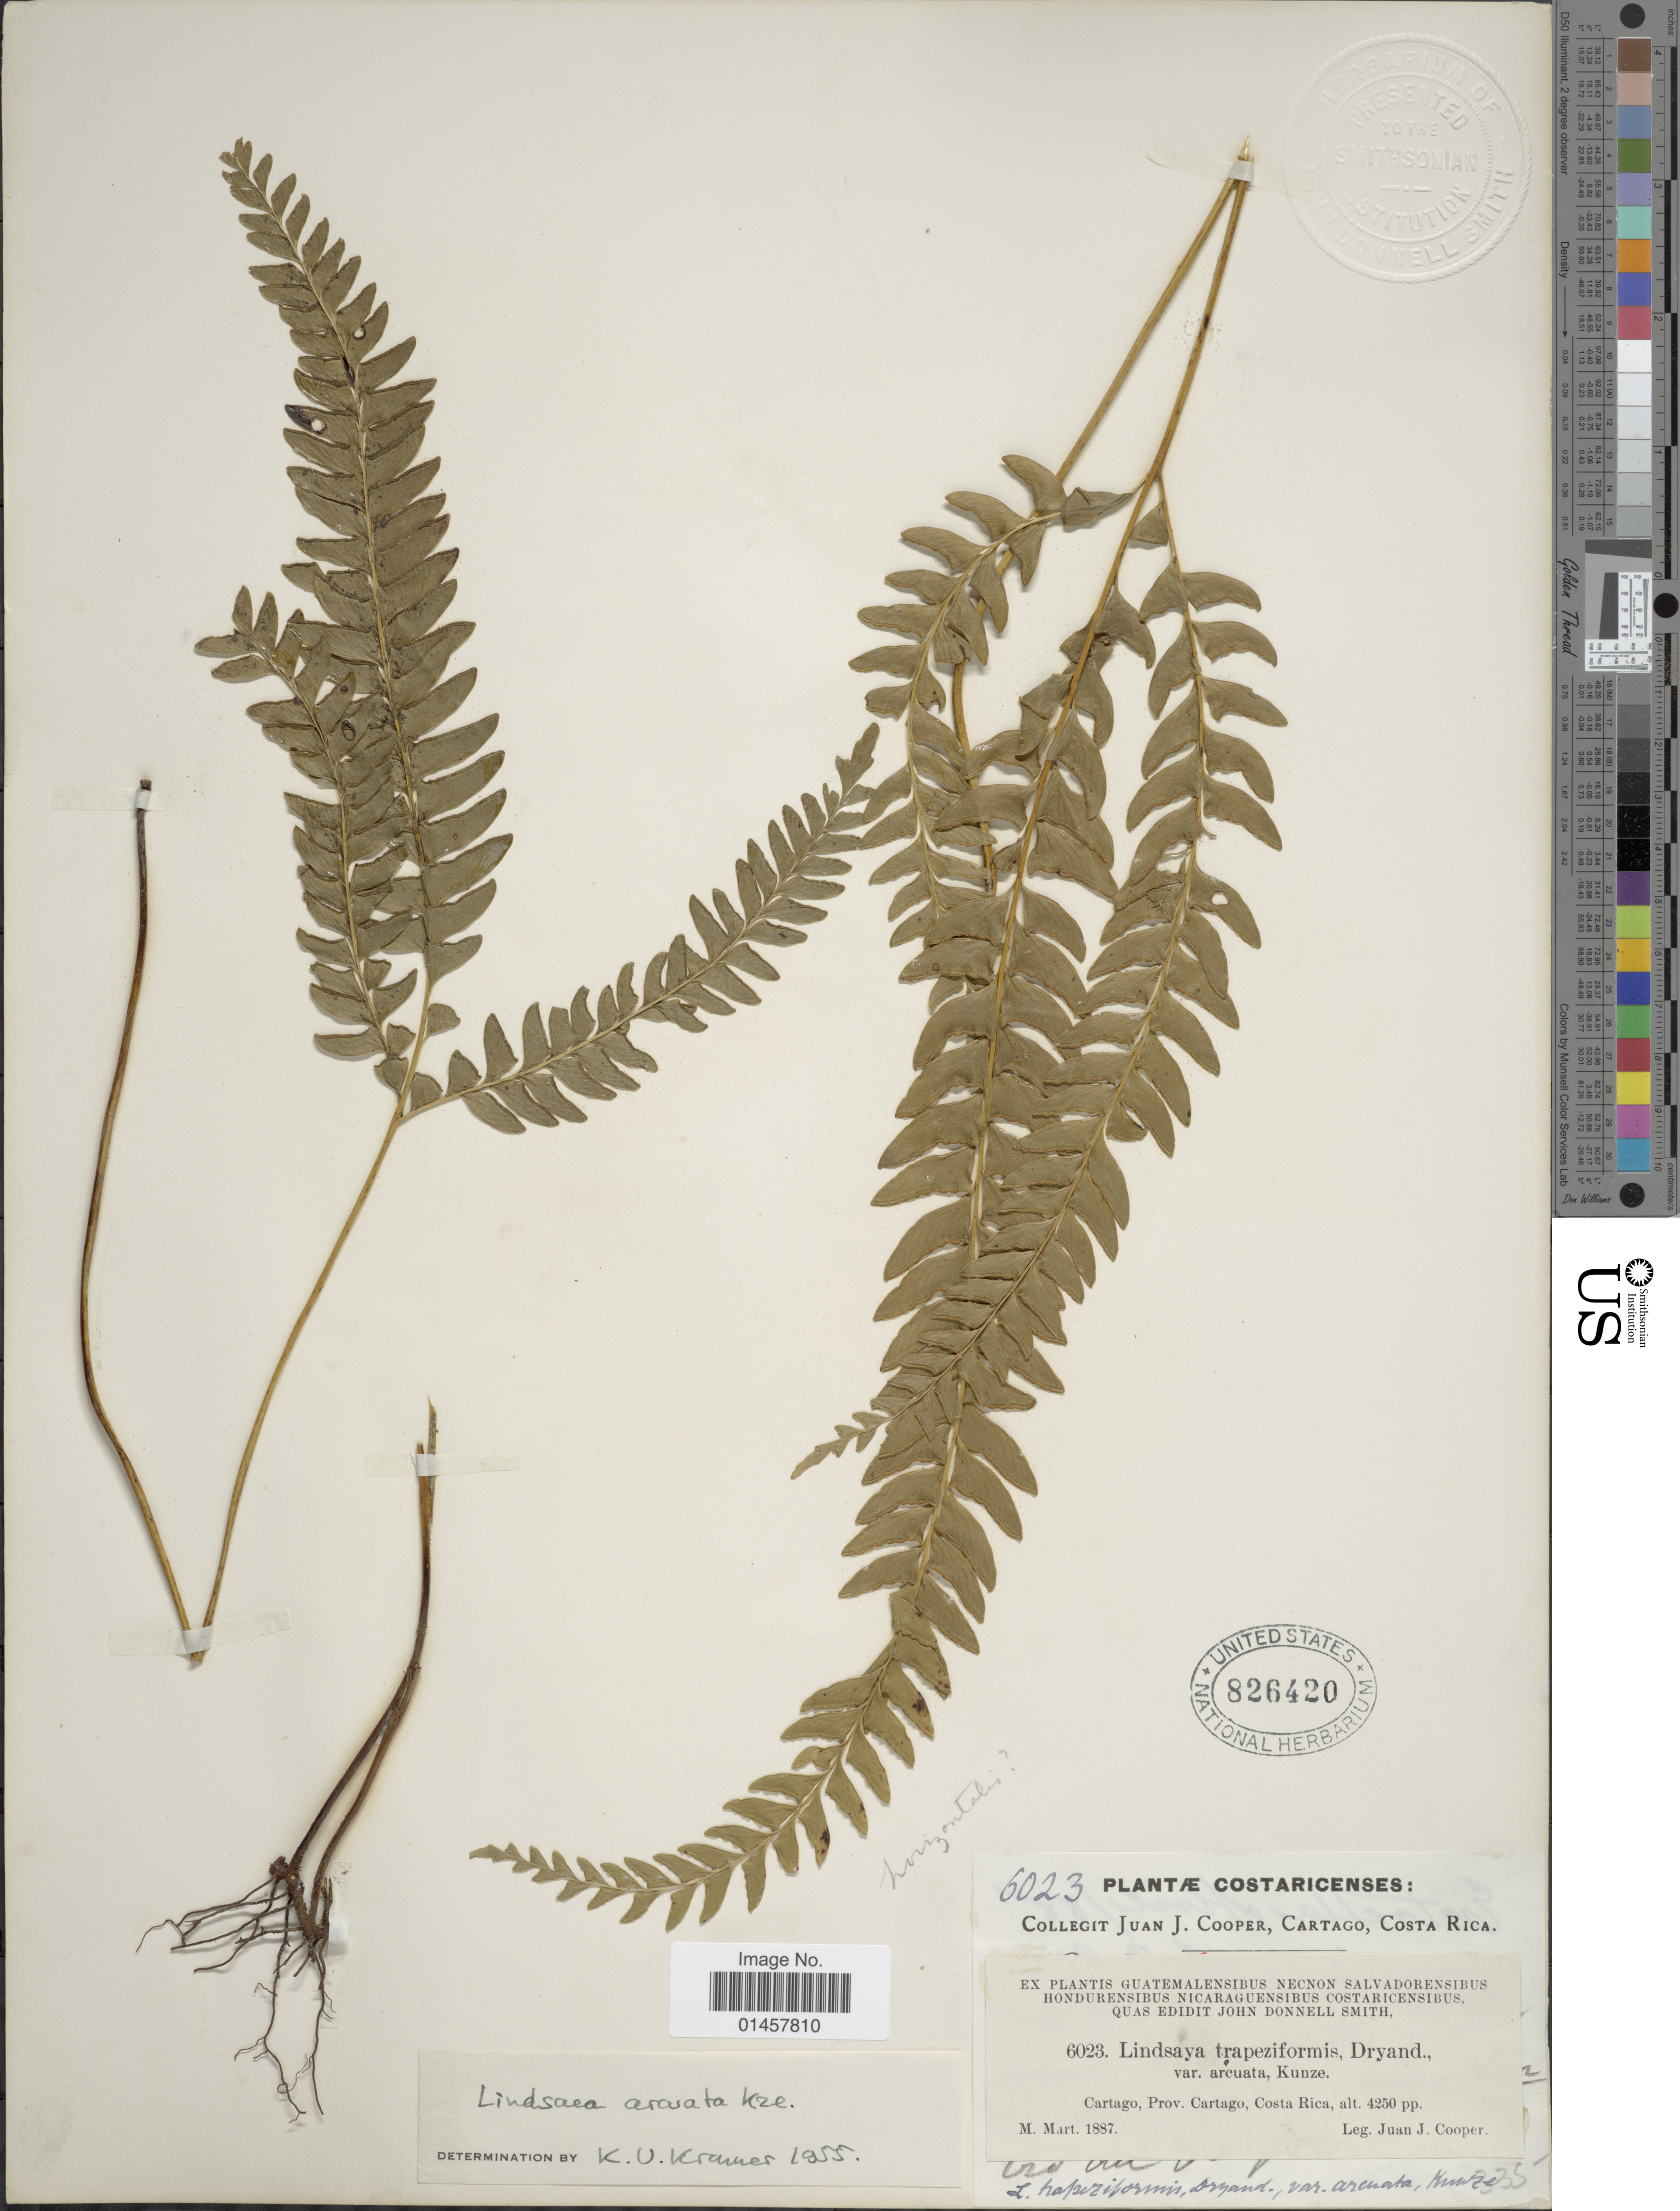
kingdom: Plantae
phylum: Tracheophyta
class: Polypodiopsida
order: Polypodiales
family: Lindsaeaceae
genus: Lindsaea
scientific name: Lindsaea arcuata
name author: Kunze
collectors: J. J. Cooper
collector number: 6023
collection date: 1887-03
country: Costa Rica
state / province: Cartago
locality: Cartago, Prov. Cartago, Costa Rica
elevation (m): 1295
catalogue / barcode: US 826420